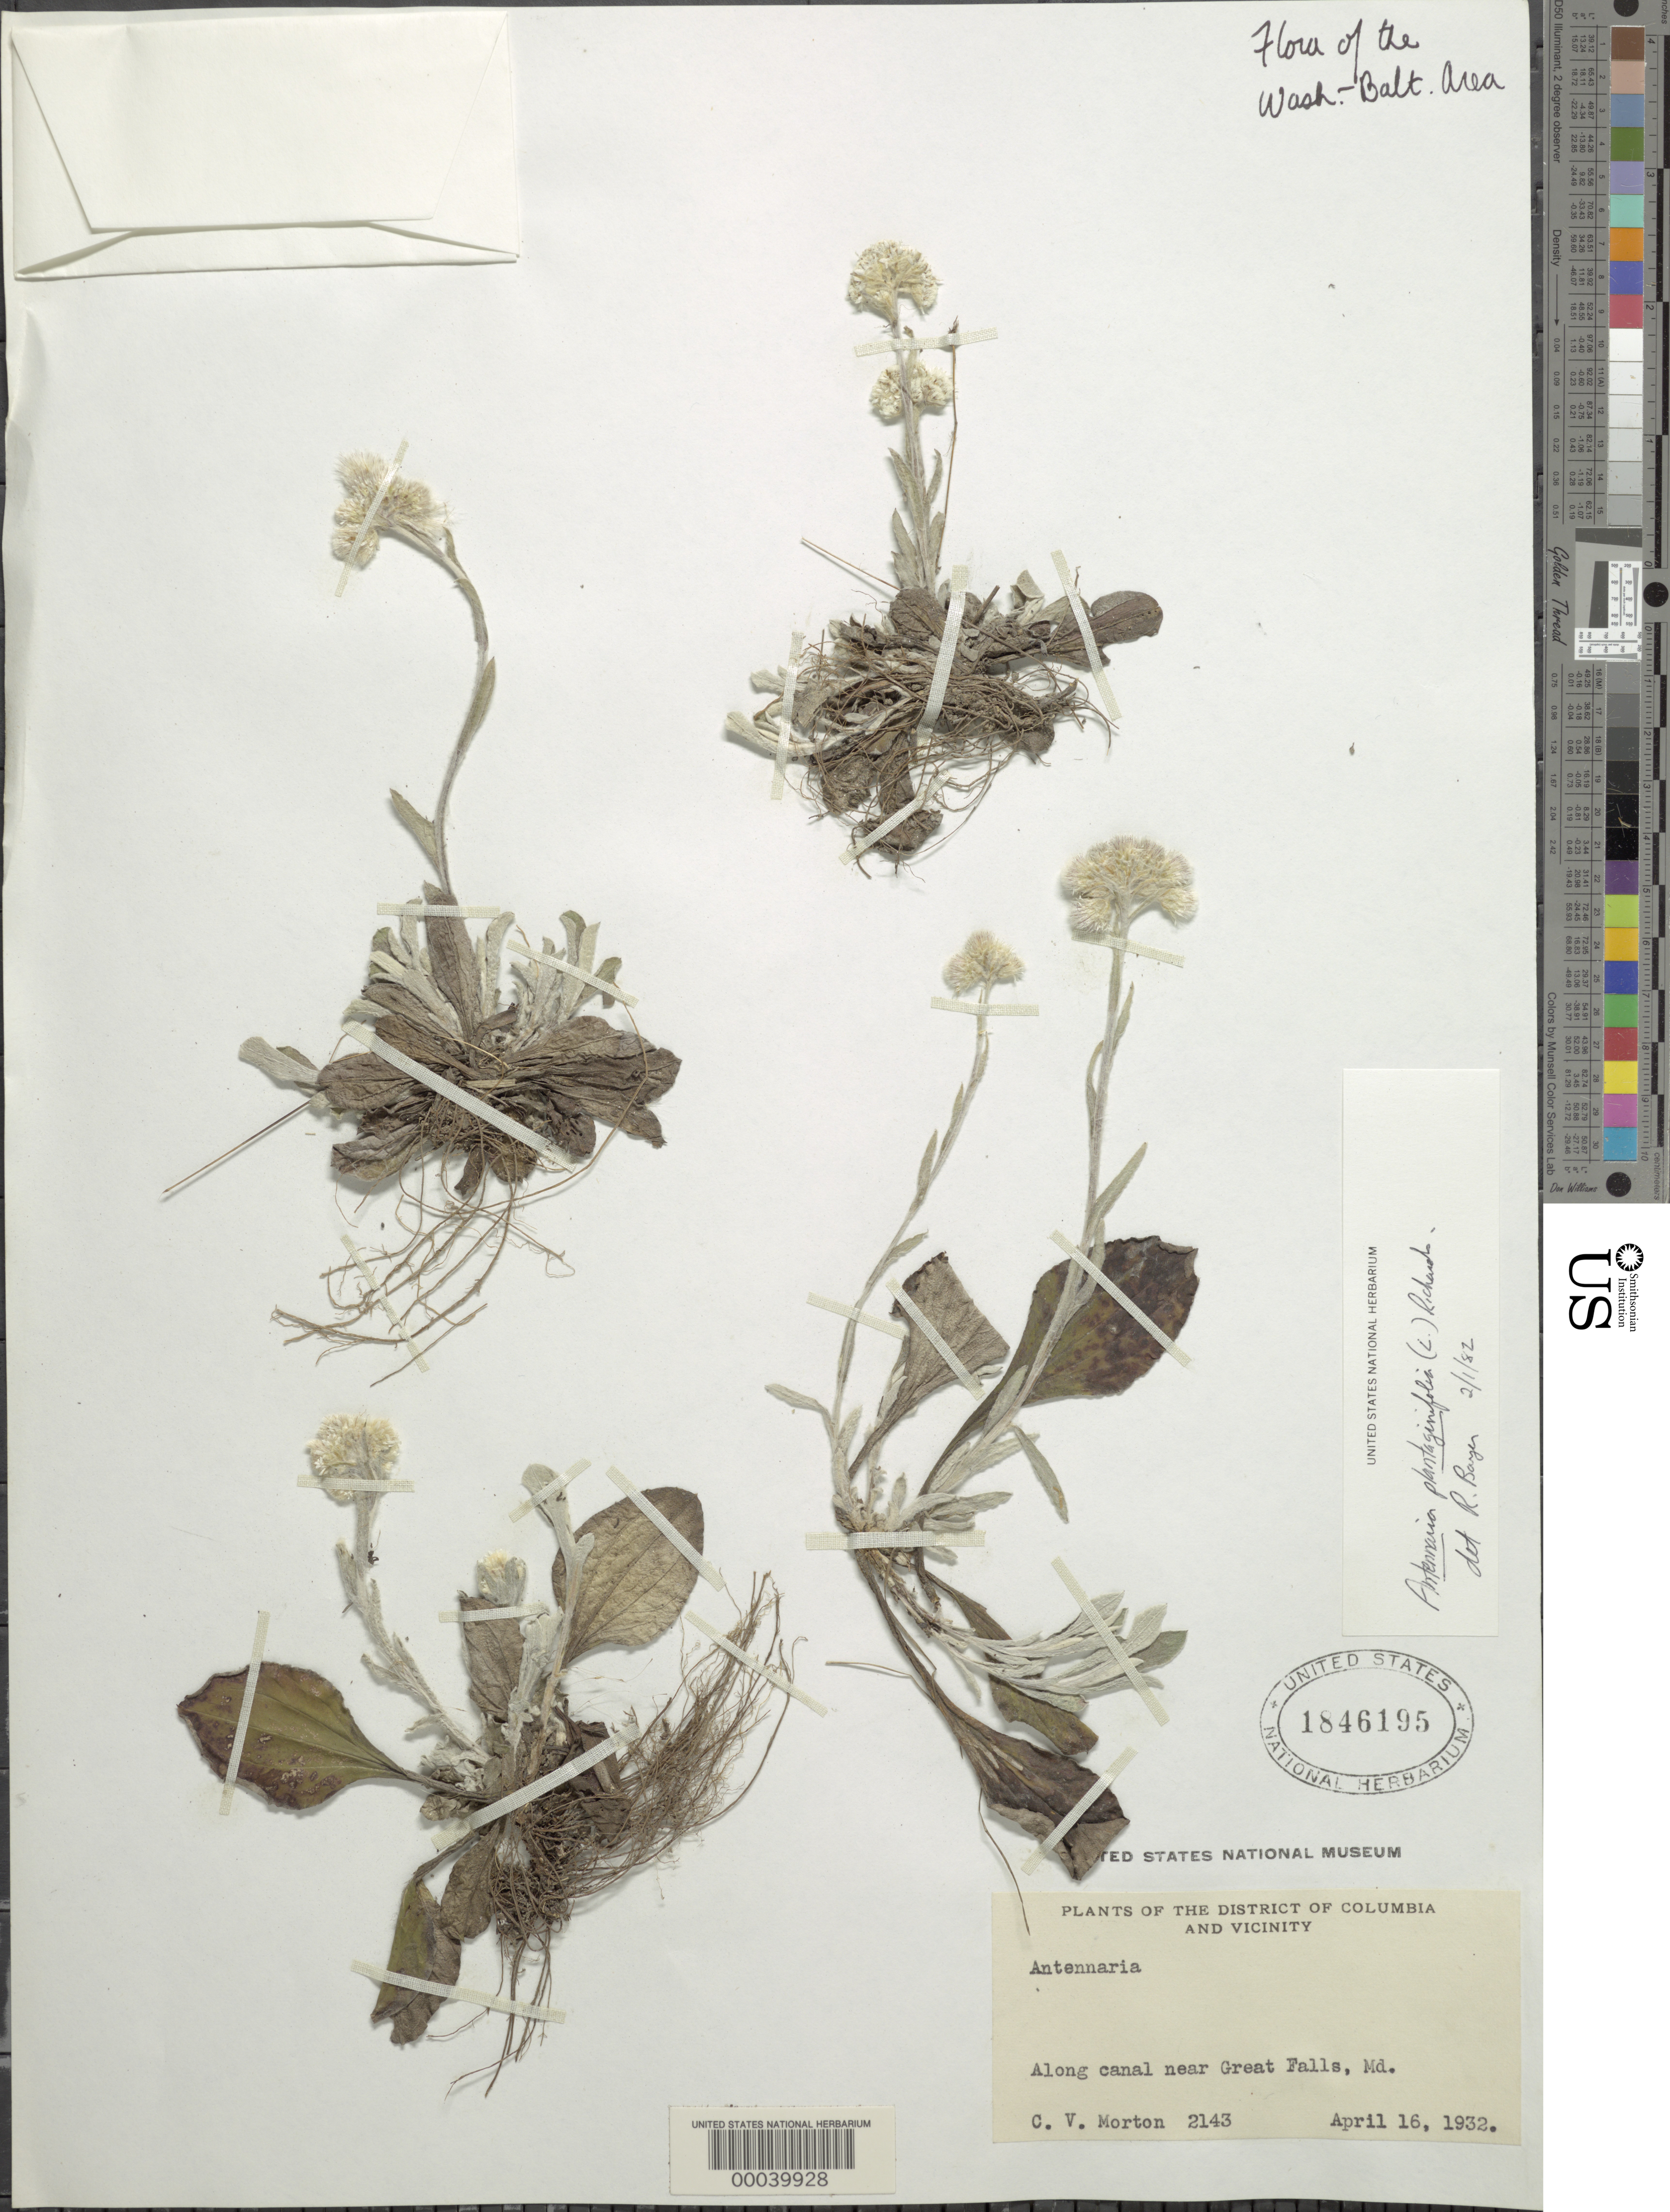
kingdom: Plantae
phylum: Tracheophyta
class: Magnoliopsida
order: Asterales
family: Asteraceae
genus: Antennaria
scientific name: Antennaria plantaginifolia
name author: (L.) Richardson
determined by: Stebbins, G. L.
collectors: C. V. Morton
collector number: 2143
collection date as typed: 16 Apr 1932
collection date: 1932-04-16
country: United States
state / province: Maryland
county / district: Montgomery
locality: Canal near Great Falls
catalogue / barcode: US 1846195